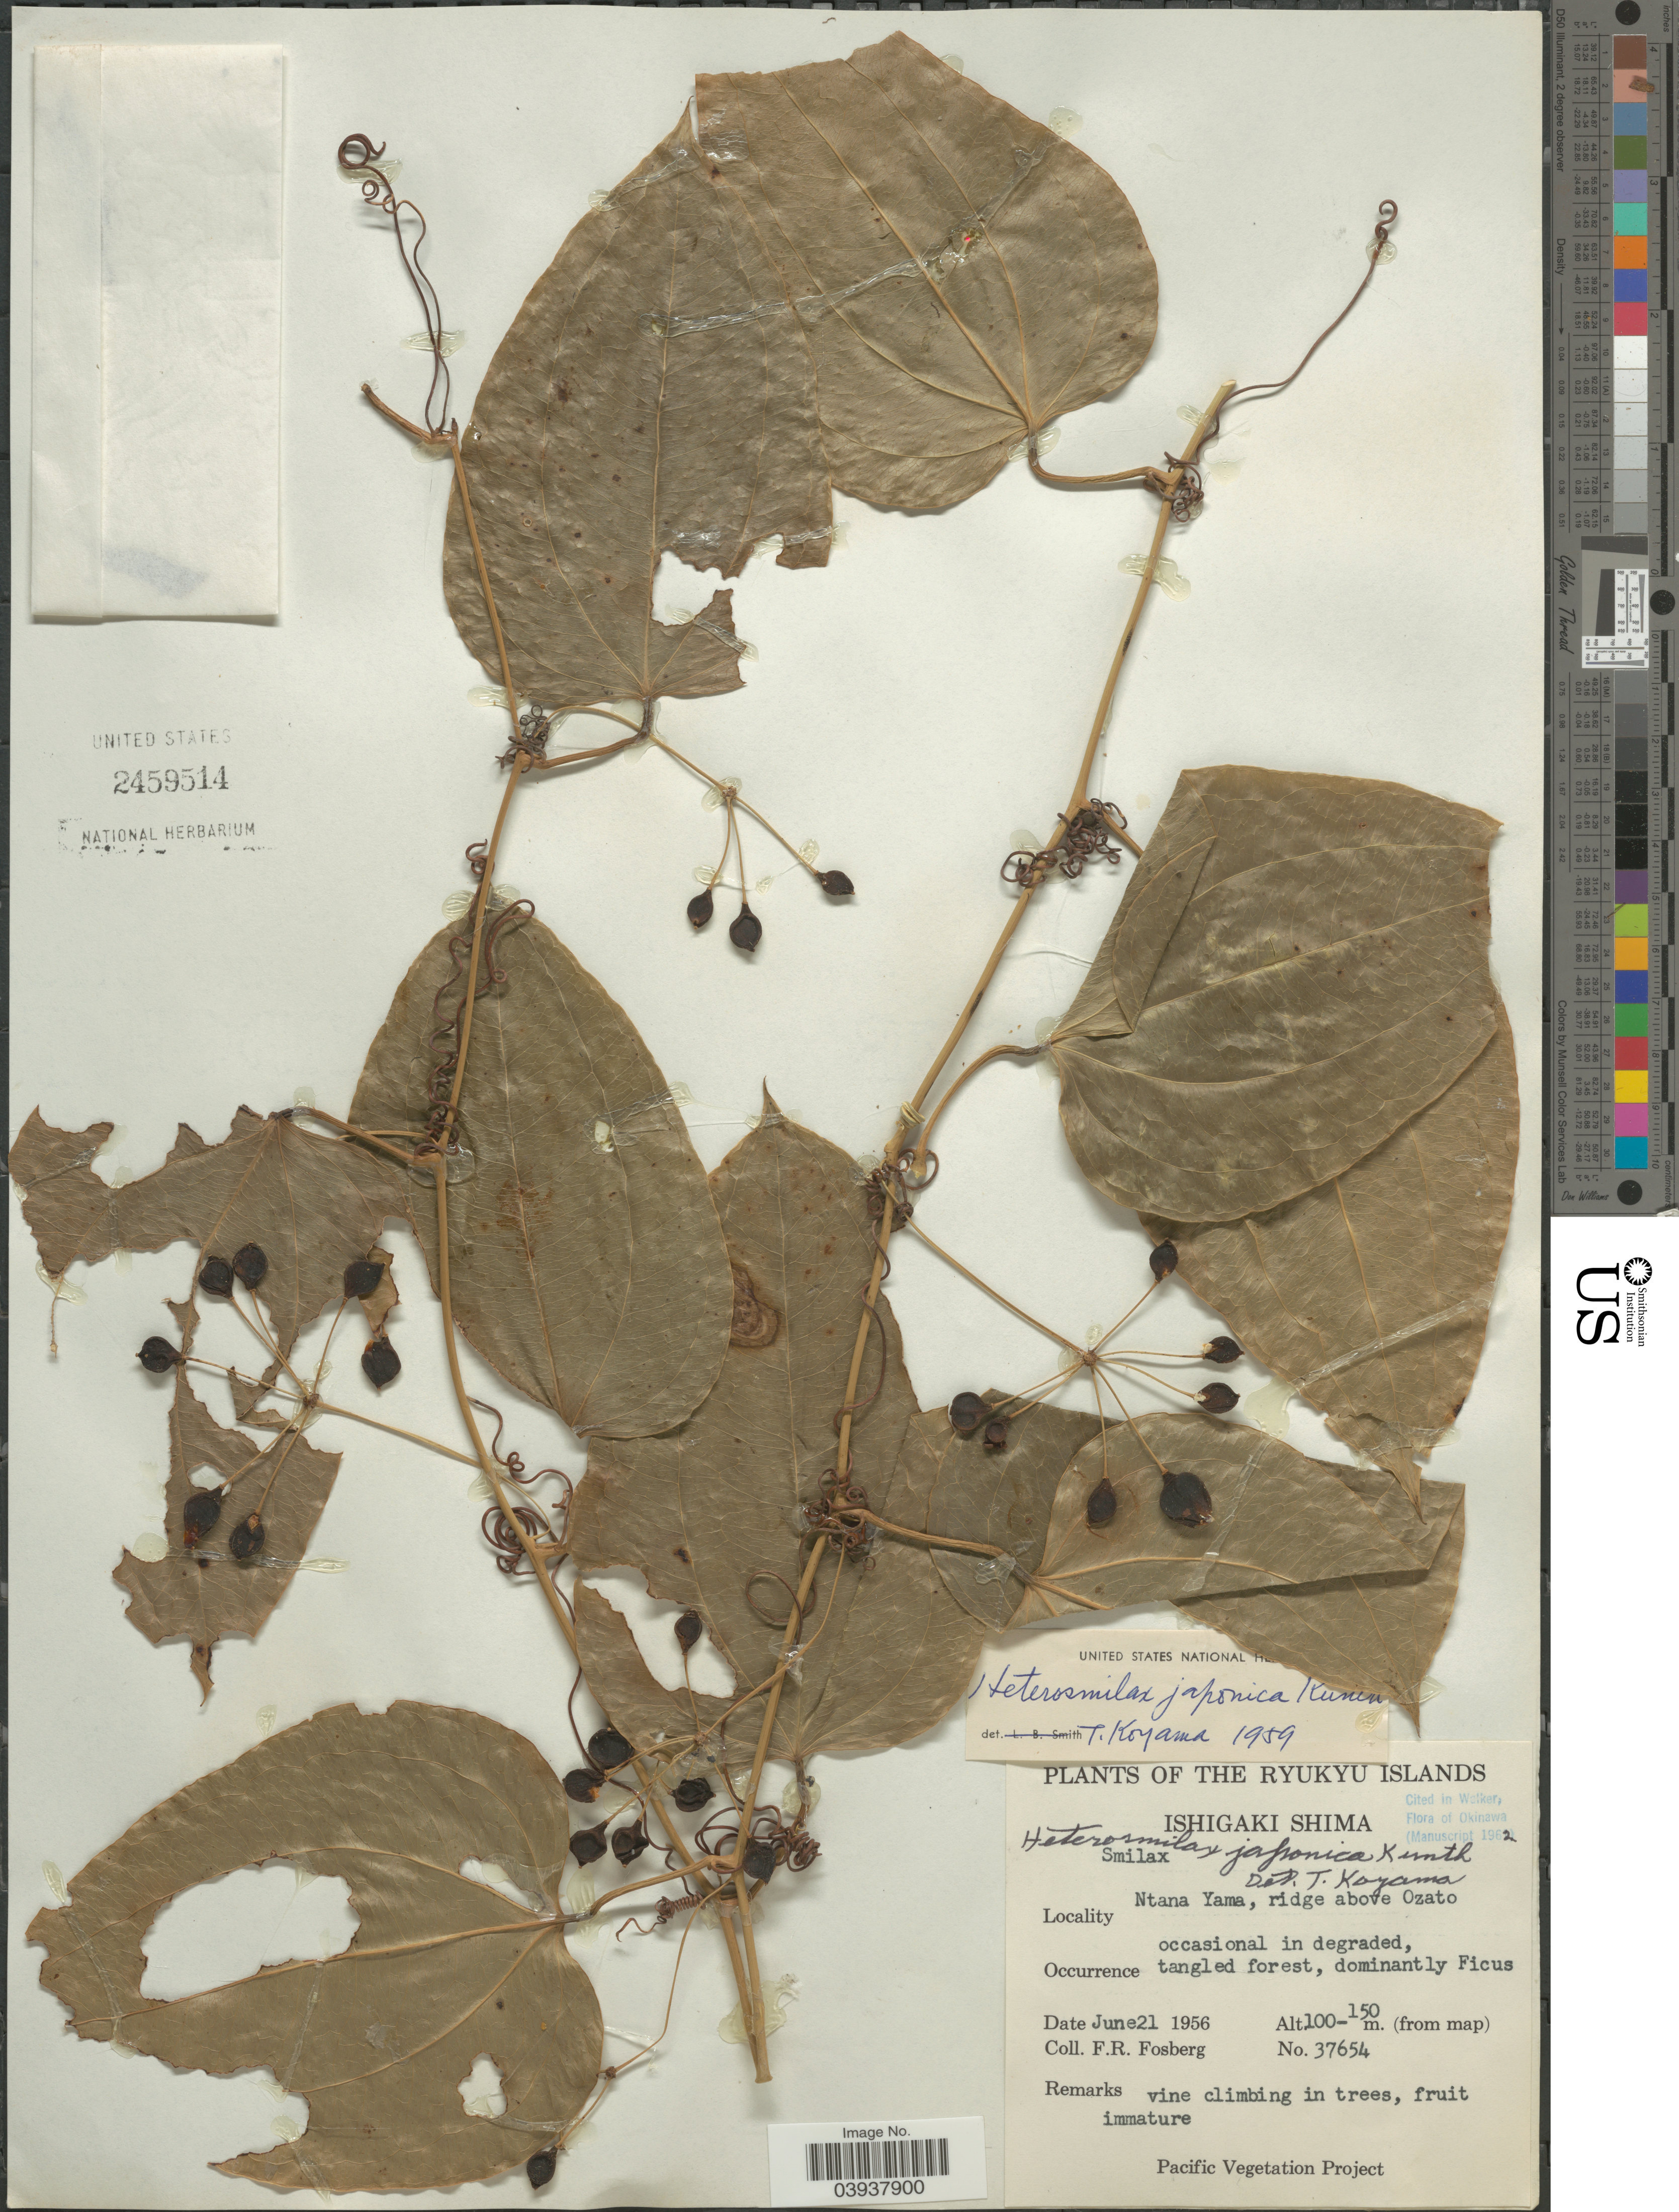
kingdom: Plantae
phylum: Tracheophyta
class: Liliopsida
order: Liliales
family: Smilacaceae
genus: Heterosmilax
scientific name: Heterosmilax japonica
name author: Kunth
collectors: F. R. Fosberg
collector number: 37654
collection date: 1956-06-21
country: Japan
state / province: Okinawa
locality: Ryukyu Islands. Ishigaki Shima. Ntana Yama, ridge above Ozato.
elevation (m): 100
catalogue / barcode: US 2459514